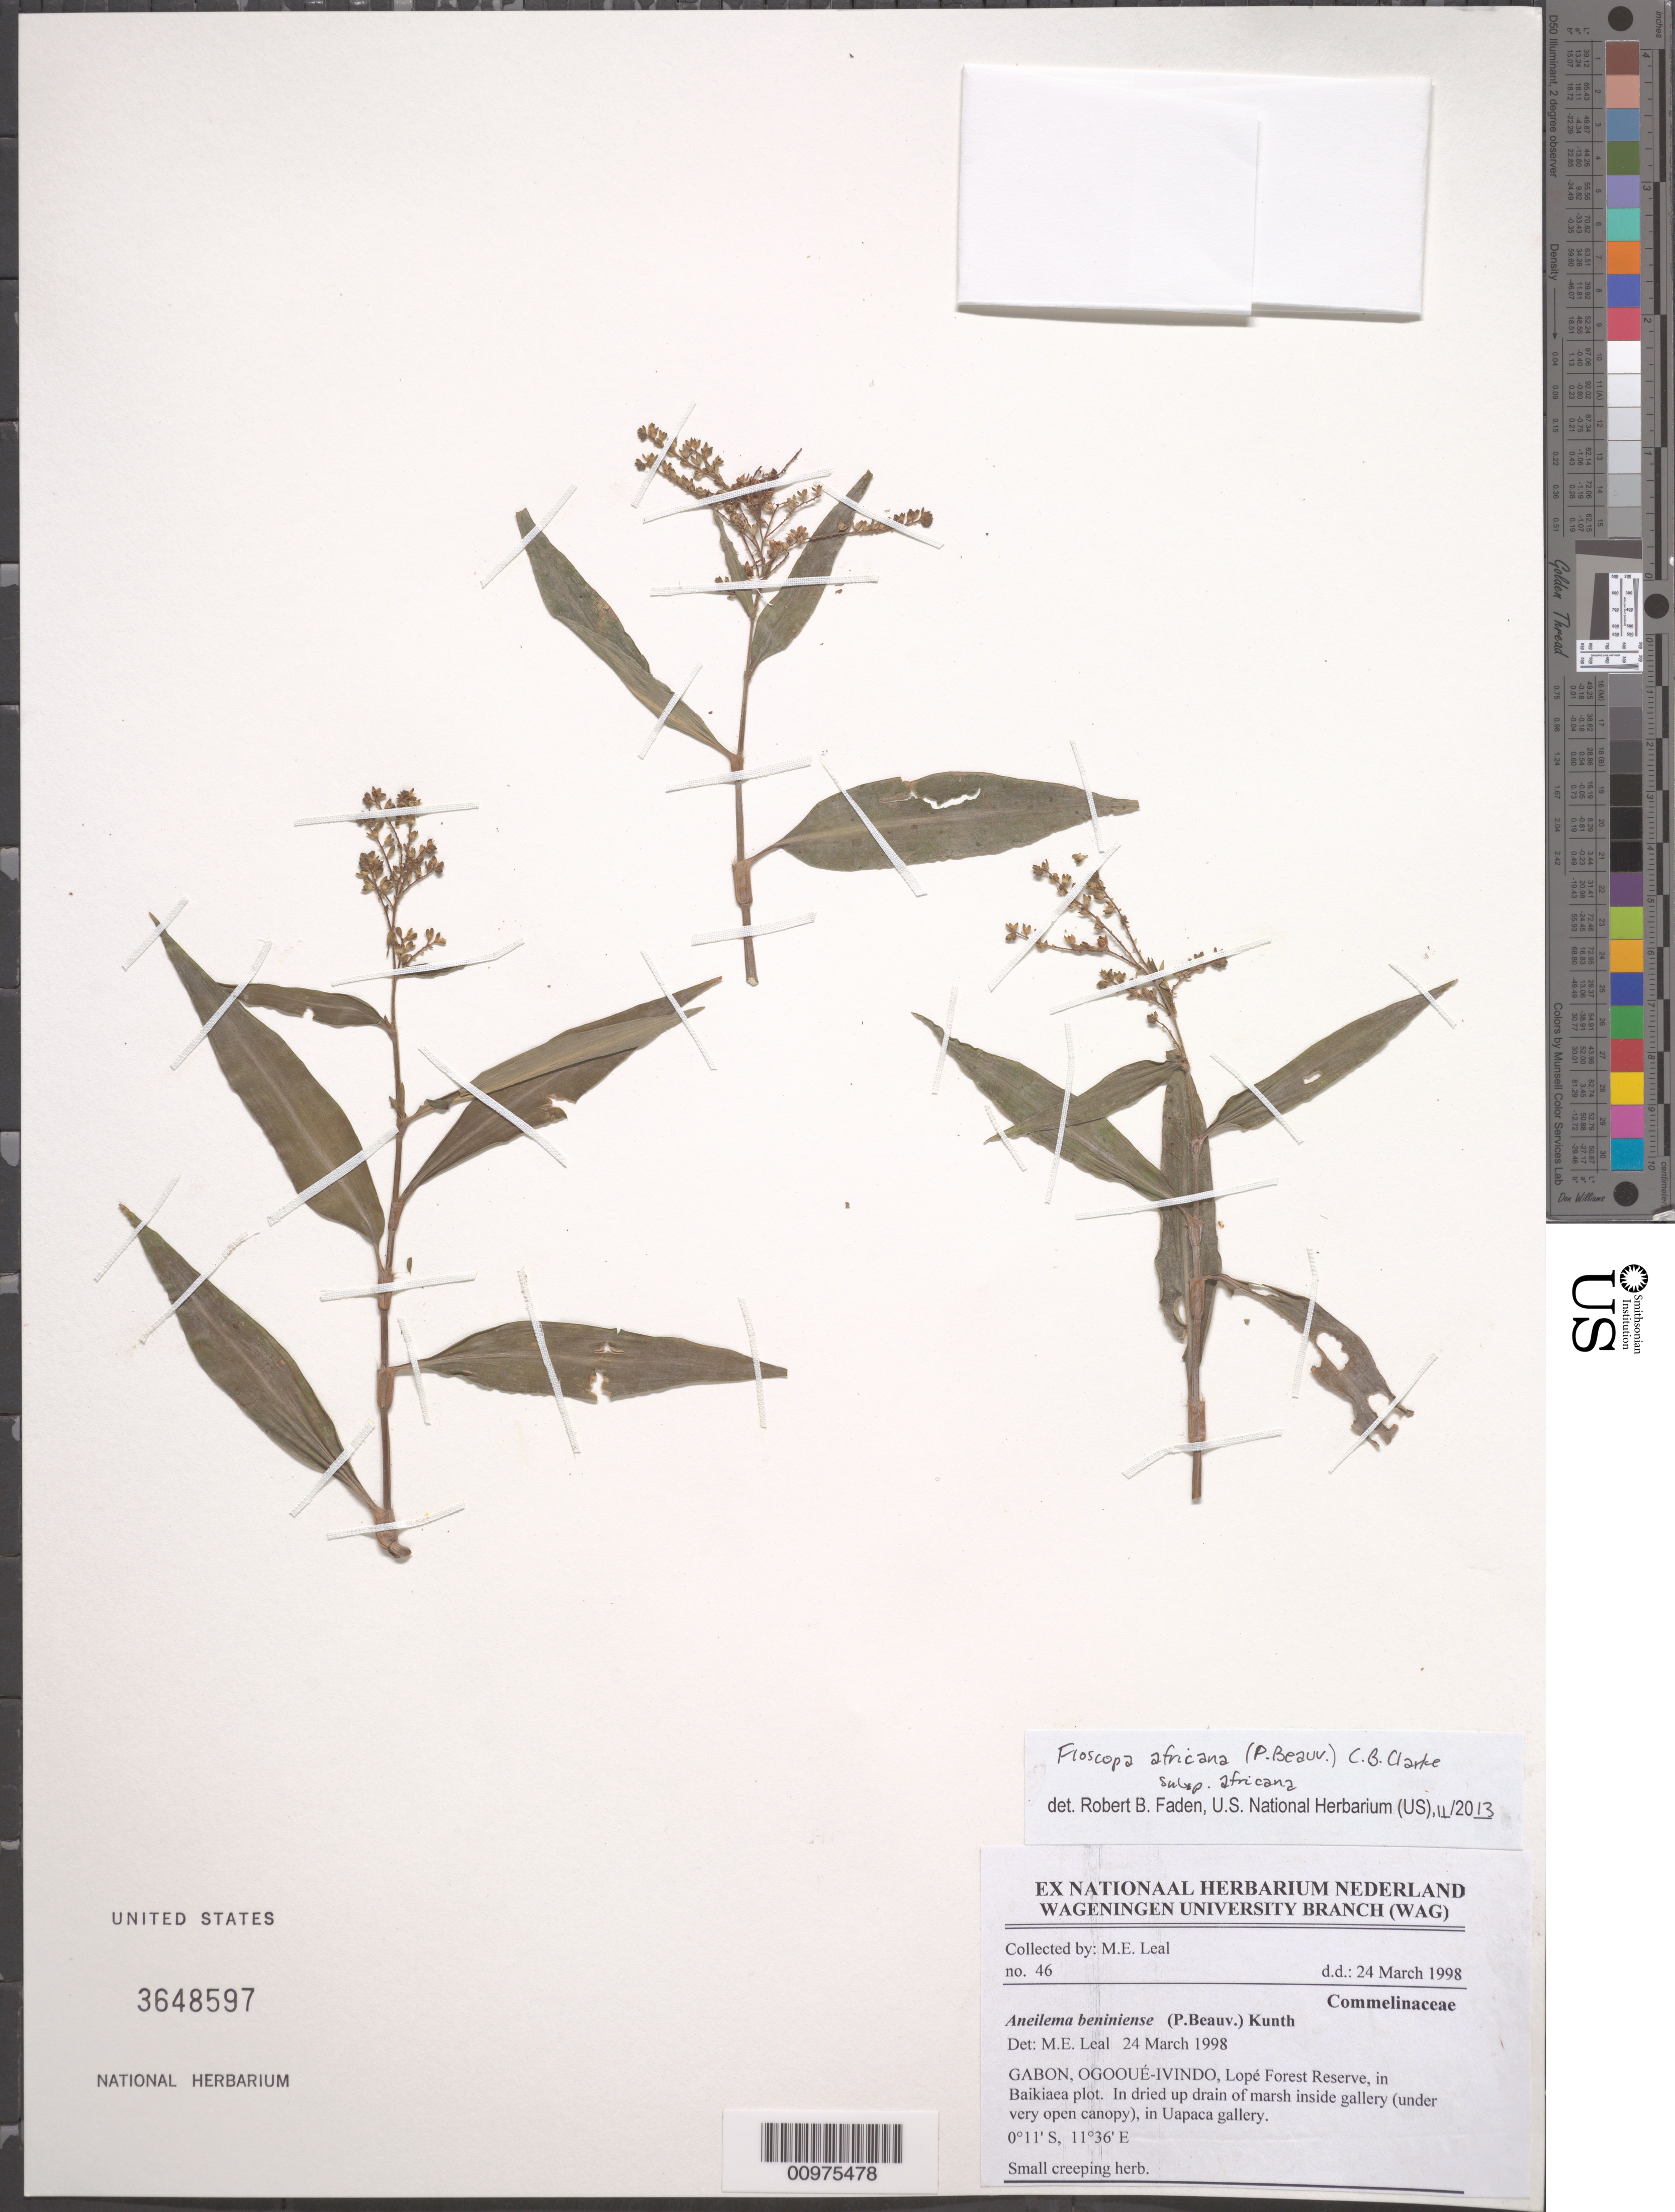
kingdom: Plantae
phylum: Tracheophyta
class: Liliopsida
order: Commelinales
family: Commelinaceae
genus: Floscopa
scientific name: Floscopa africana subsp. africana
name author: (P. Beauv.) C.B. Clarke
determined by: Faden, Robert B., (US), Smithsonian Institution - National Museum of Natural History (UNITED STATES)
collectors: M. E. Leal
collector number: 46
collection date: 1998-03-24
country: Gabon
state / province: Ogooué-Ivindo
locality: Lopé Forest Reserve, in Baikiaea plot.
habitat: In dried up drain of marsh inside gallery (under very open canopy), in Uapaca gallery.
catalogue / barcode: US 3648597